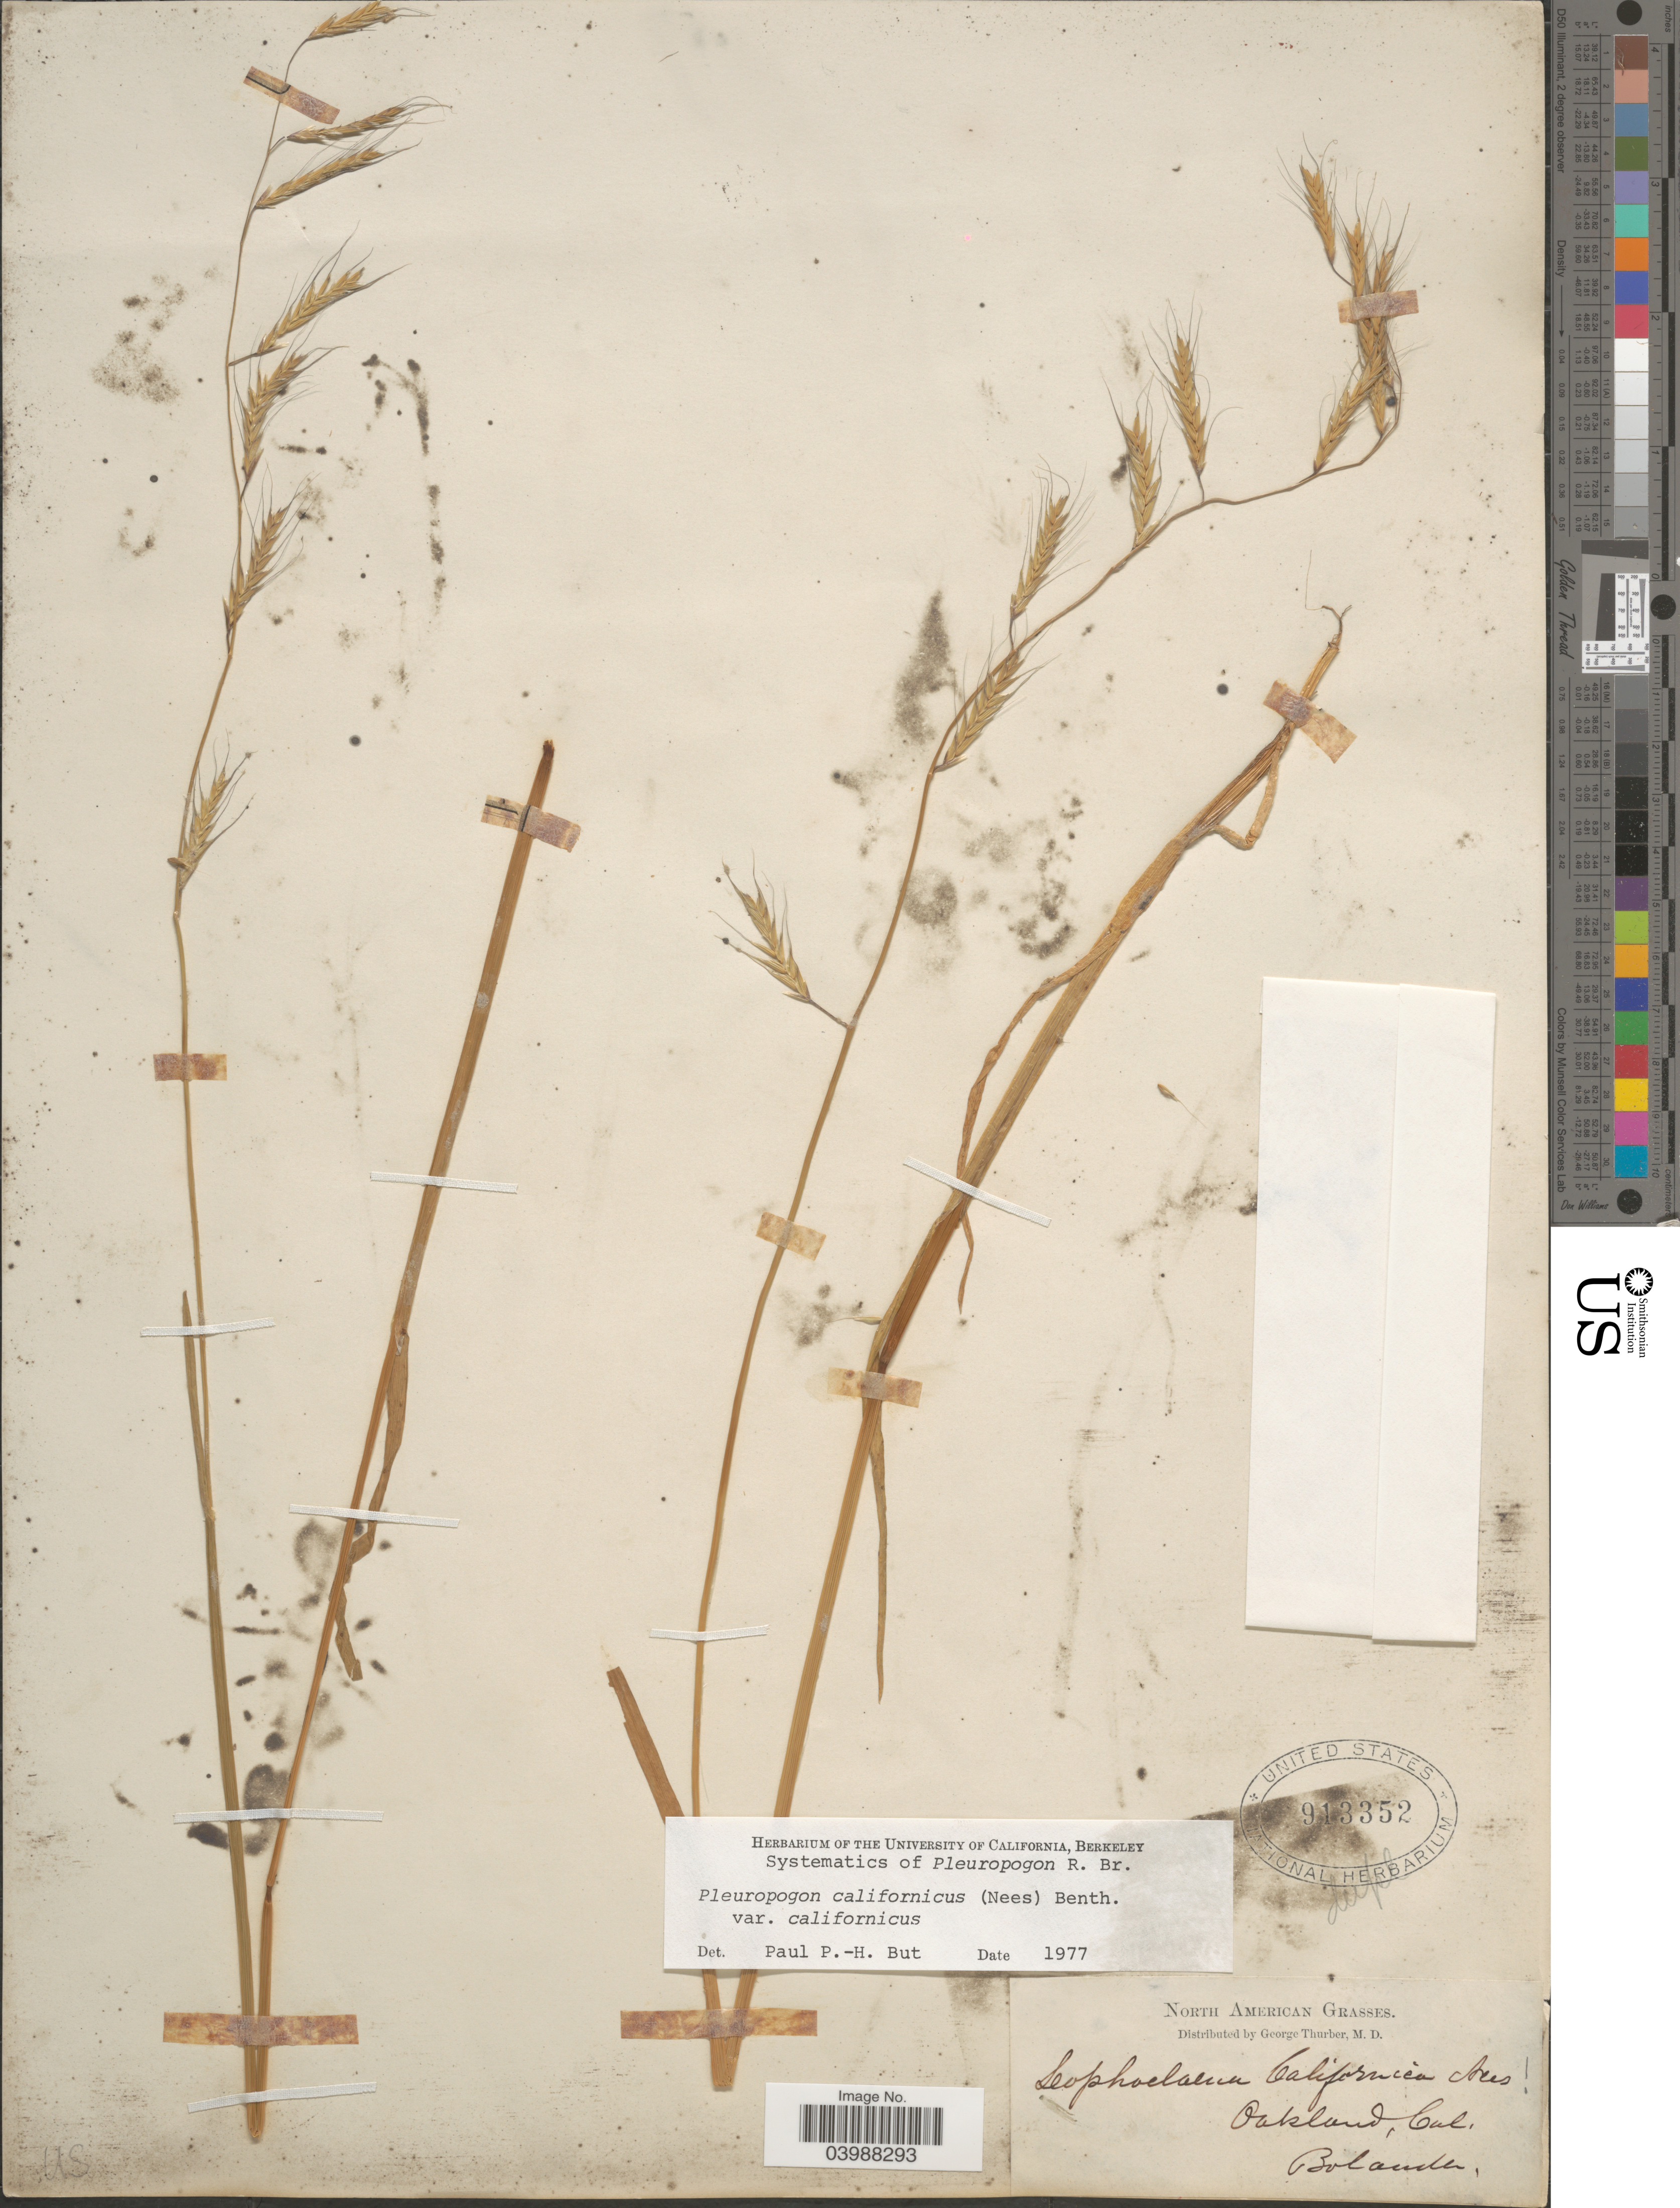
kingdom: Plantae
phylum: Tracheophyta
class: Liliopsida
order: Poales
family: Poaceae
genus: Pleuropogon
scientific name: Pleuropogon californicus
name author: (Nees) Benth. ex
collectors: H. Bolander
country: United States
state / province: California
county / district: Alameda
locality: Oakland.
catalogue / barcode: US 913352